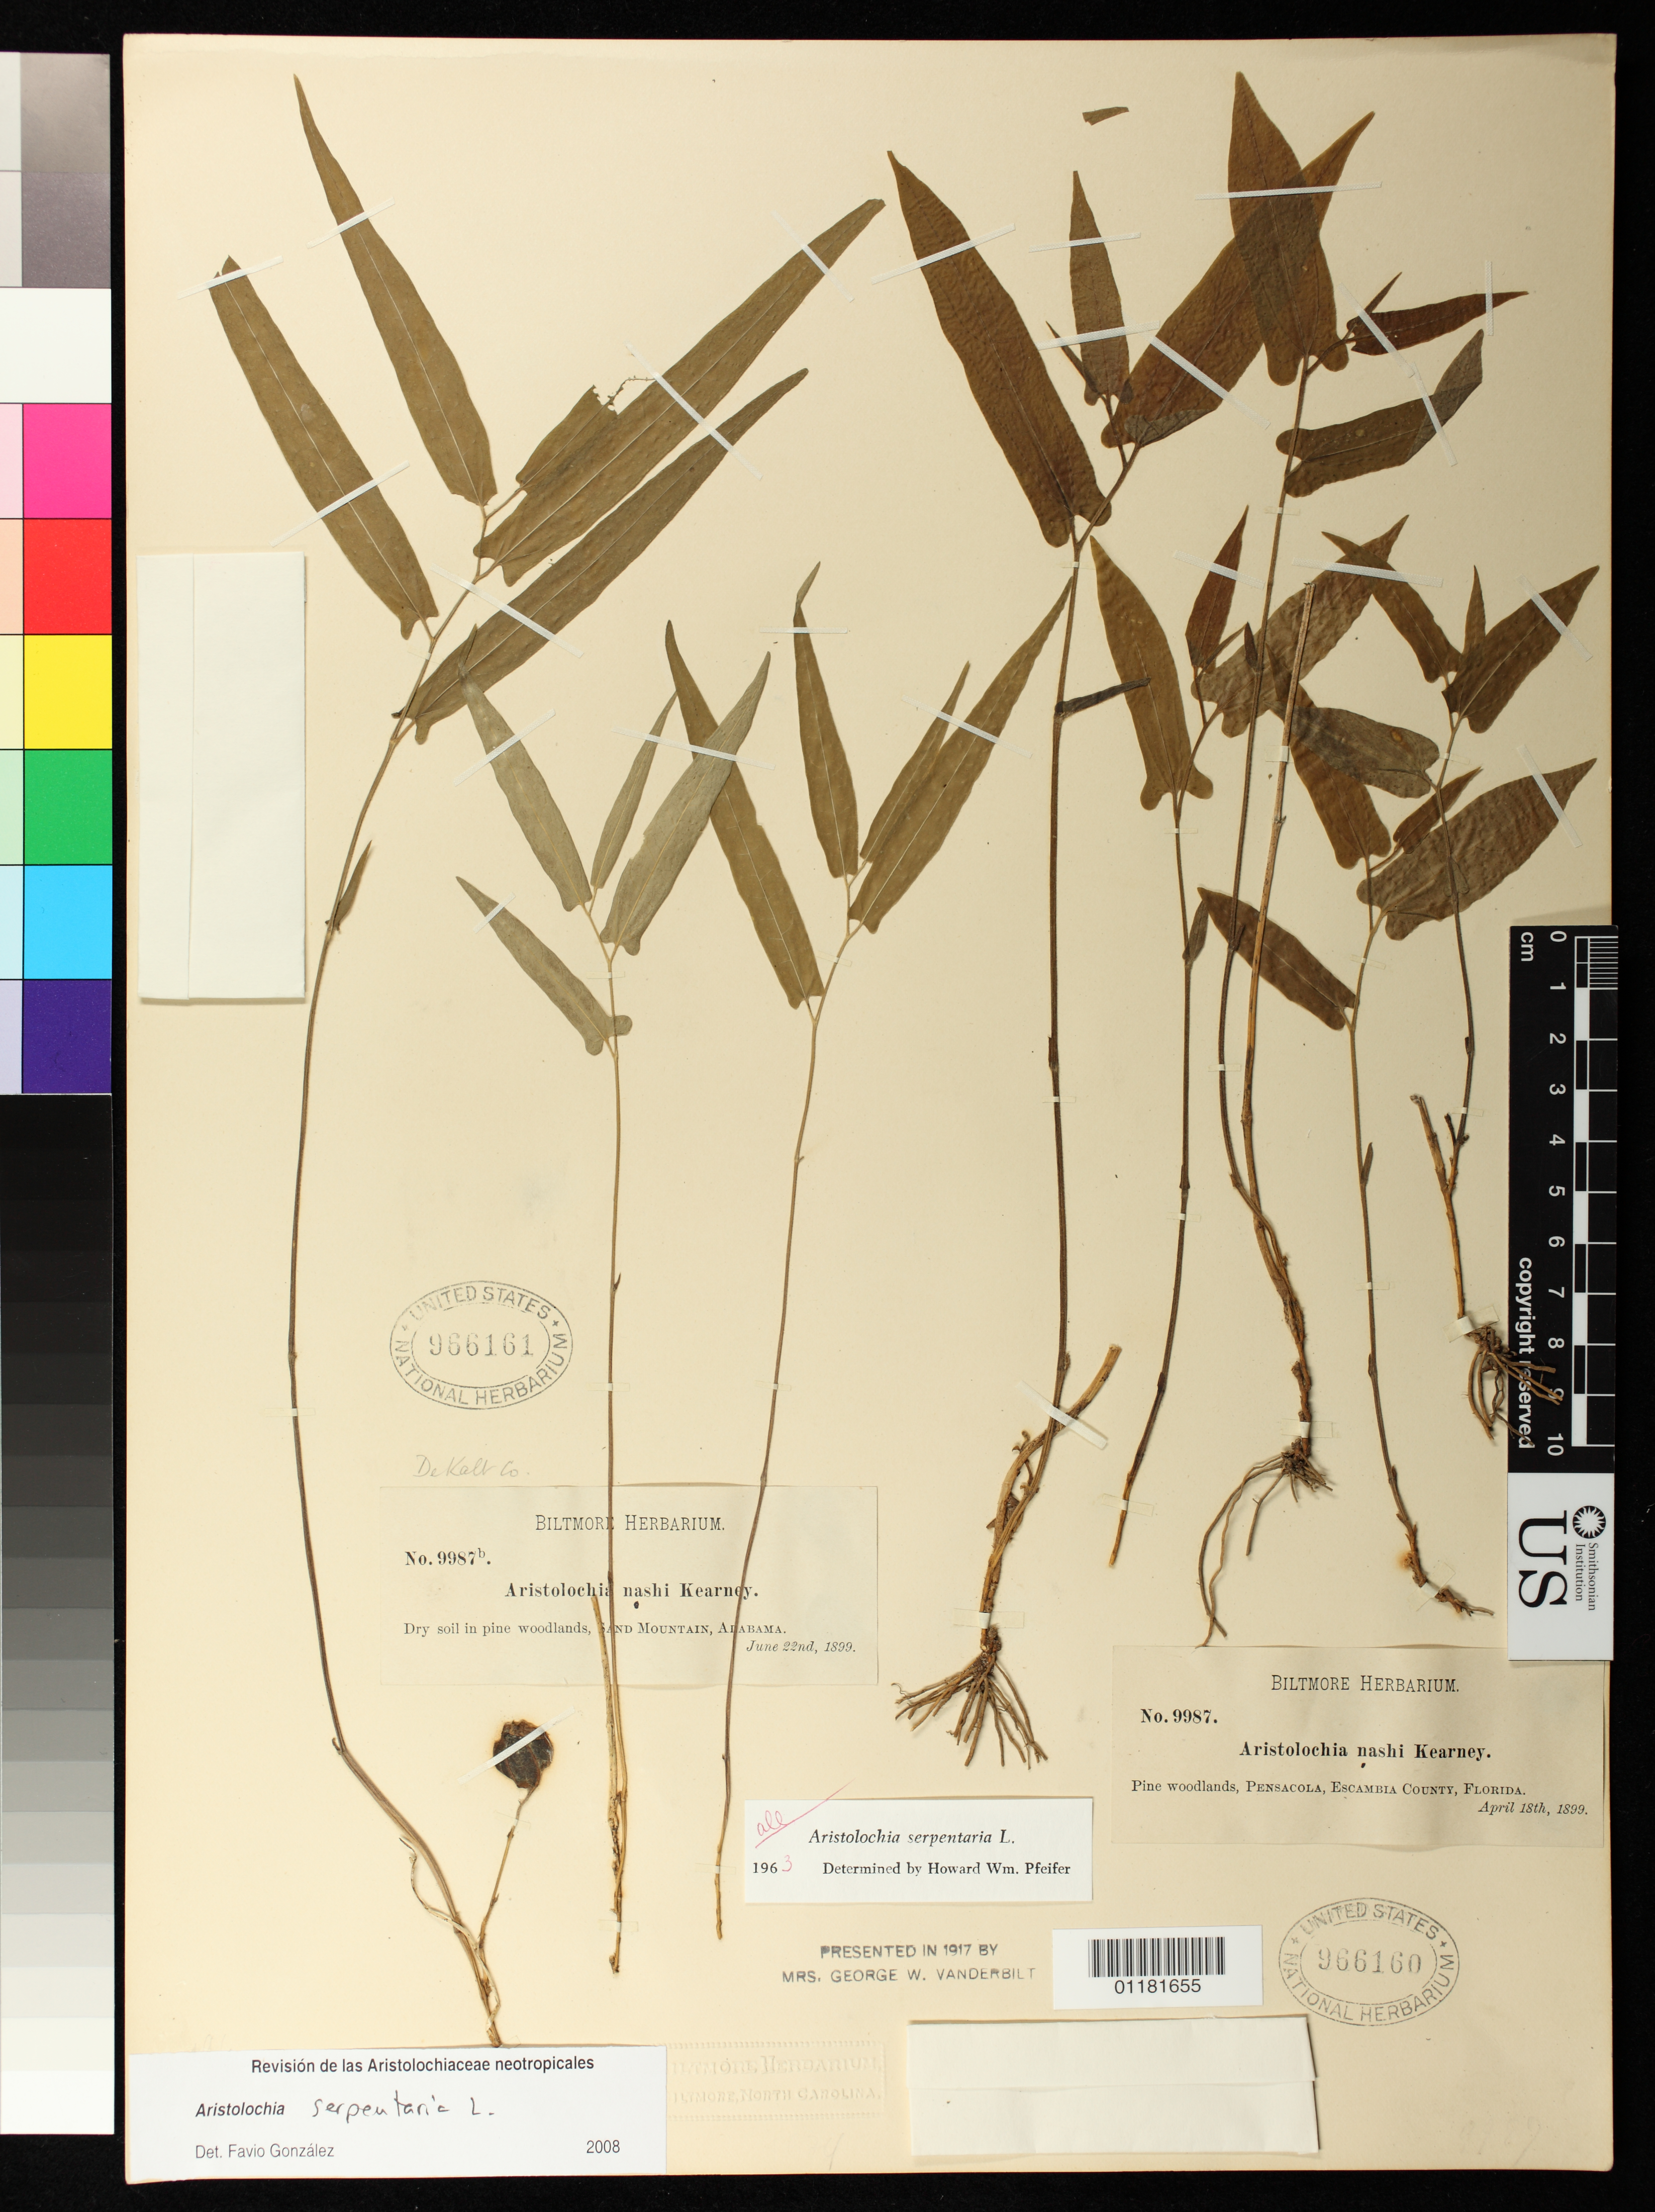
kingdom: Plantae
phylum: Tracheophyta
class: Magnoliopsida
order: Piperales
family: Aristolochiaceae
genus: Aristolochia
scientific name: Aristolochia serpentaria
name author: L.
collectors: ex herb. Biltmore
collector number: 9987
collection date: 1899-04-18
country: United States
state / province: Florida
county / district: Escambia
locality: Pensacola, Escambia County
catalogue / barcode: US 966160